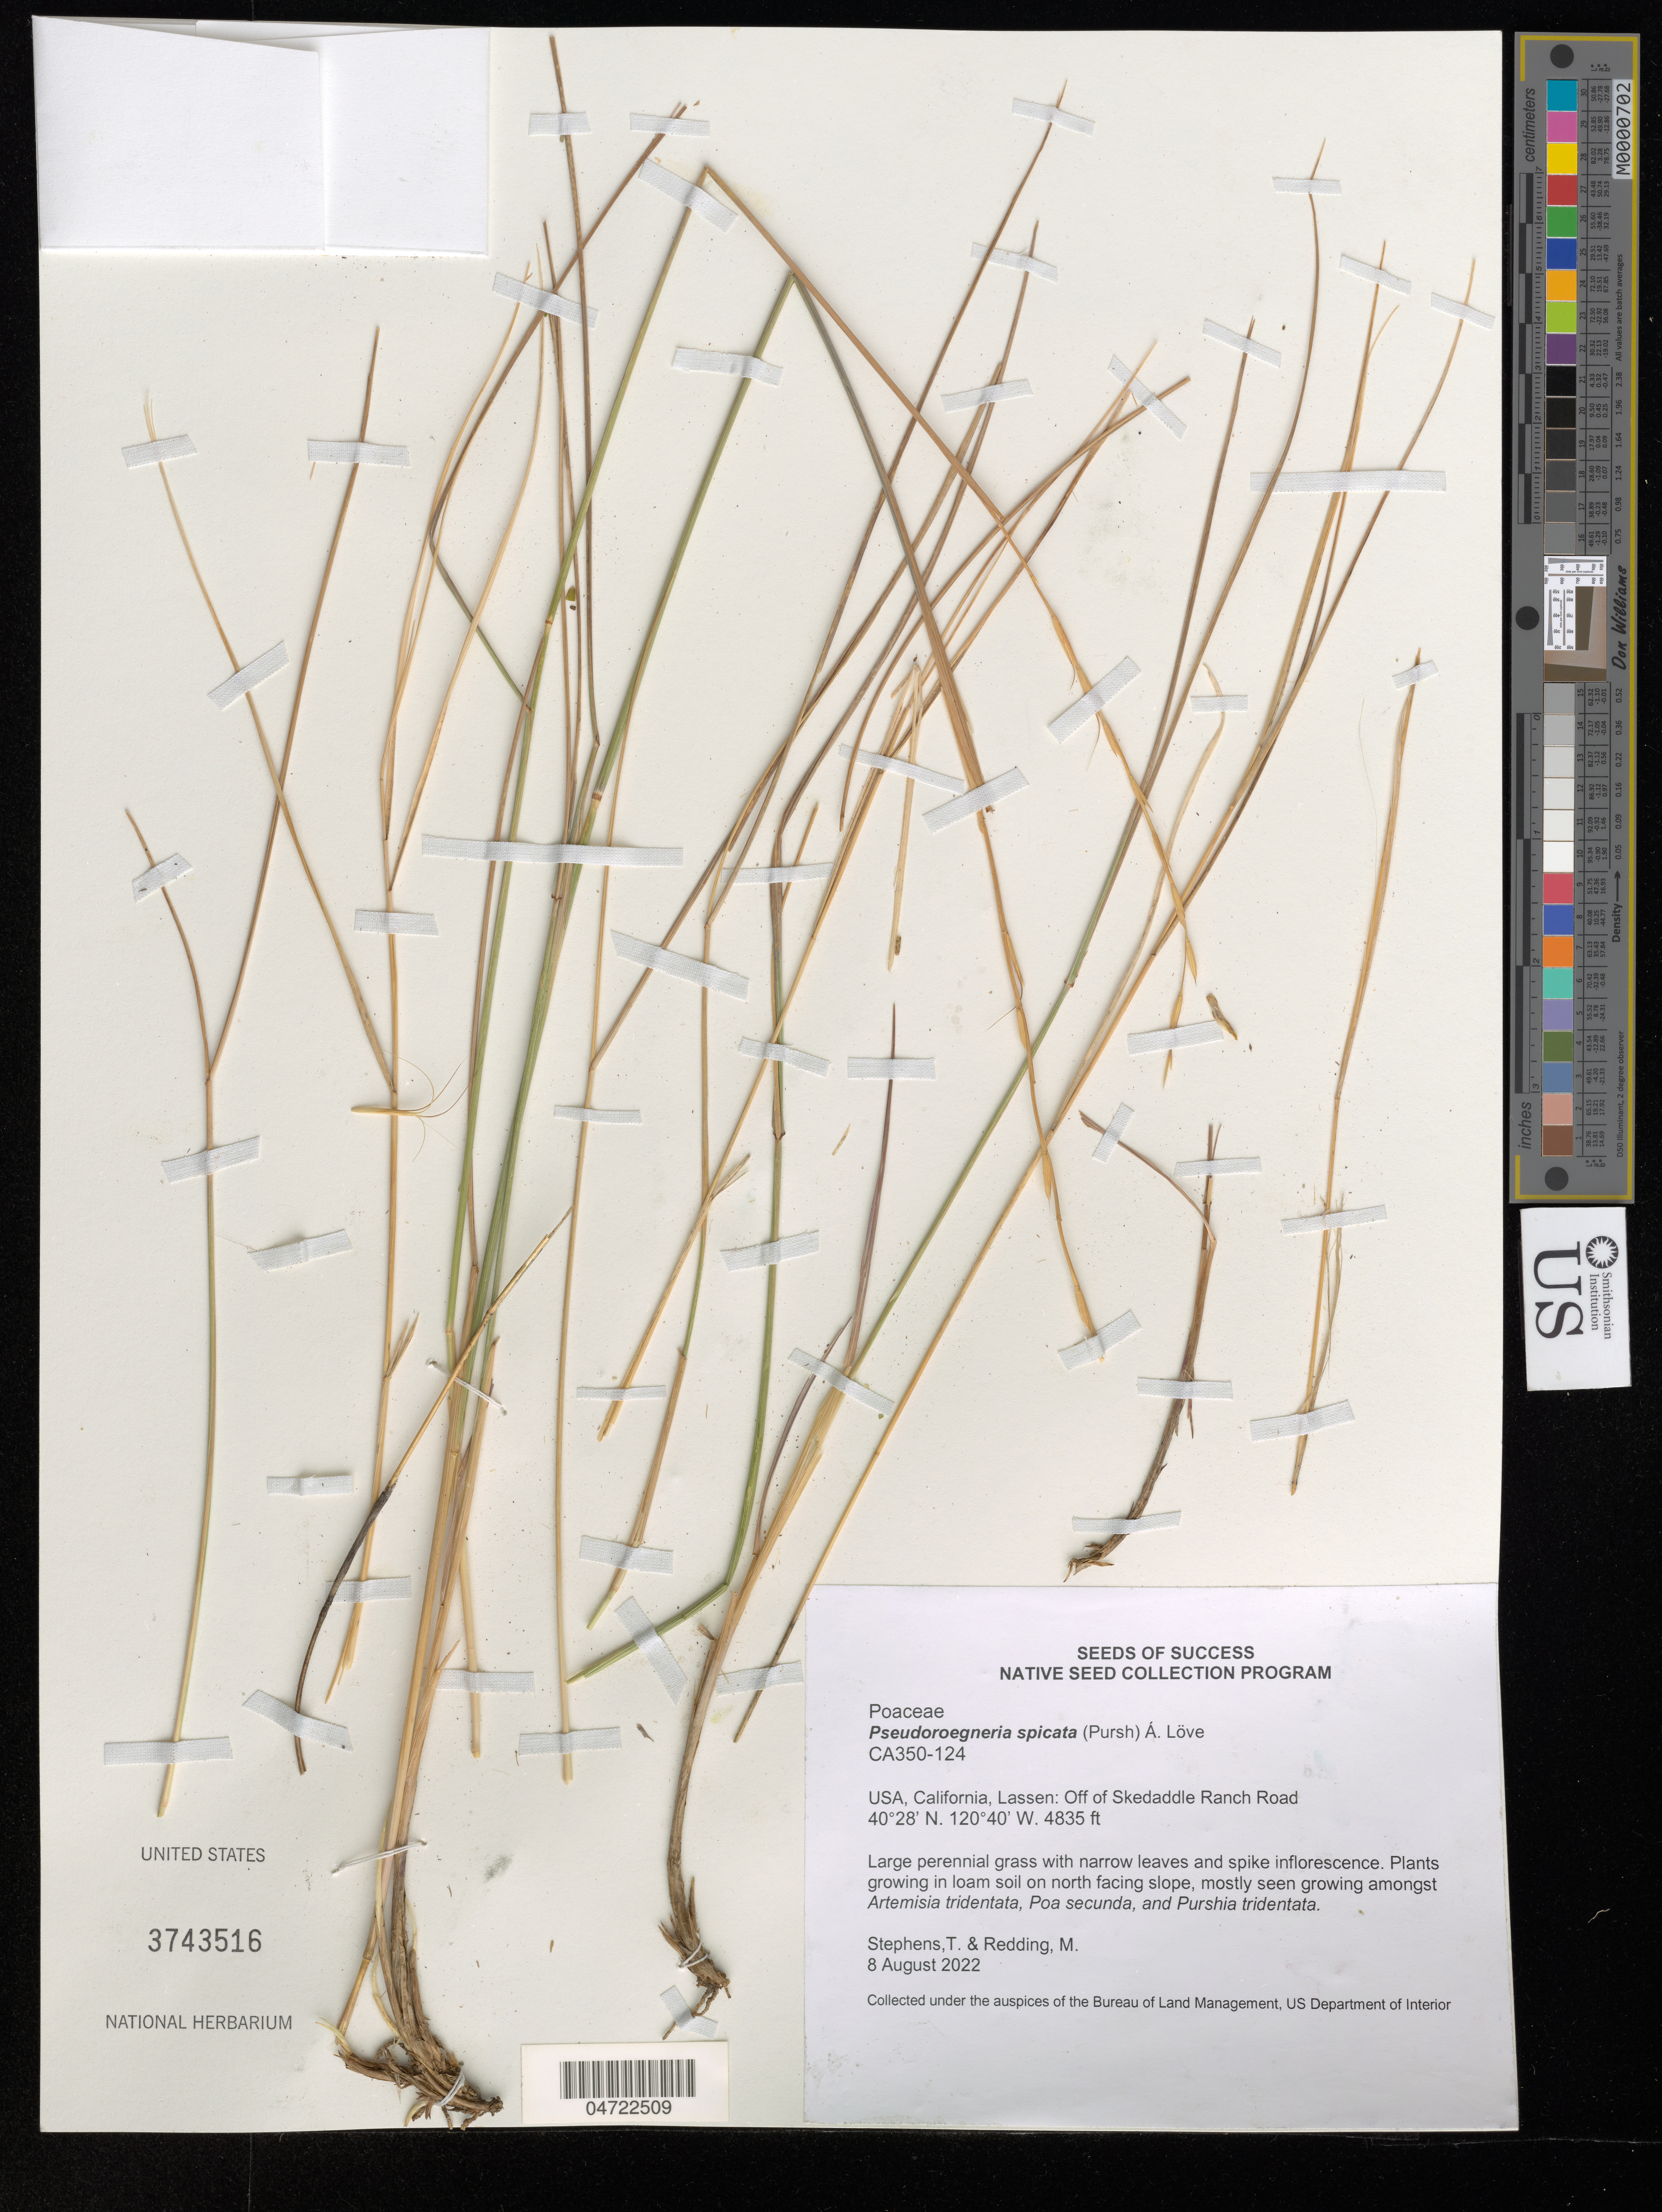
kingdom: Plantae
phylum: Tracheophyta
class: Liliopsida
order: Poales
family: Poaceae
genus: Pseudoroegneria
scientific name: Pseudoroegneria spicata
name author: (Pursh) Á. Löve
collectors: T. Stephens & M. Redding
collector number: CA350-124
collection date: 2022-08-08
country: United States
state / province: California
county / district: Lassen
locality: Lassen: Off of Skedaddle Ranch Road. On north facing slope.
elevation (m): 1474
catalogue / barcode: US 3743516